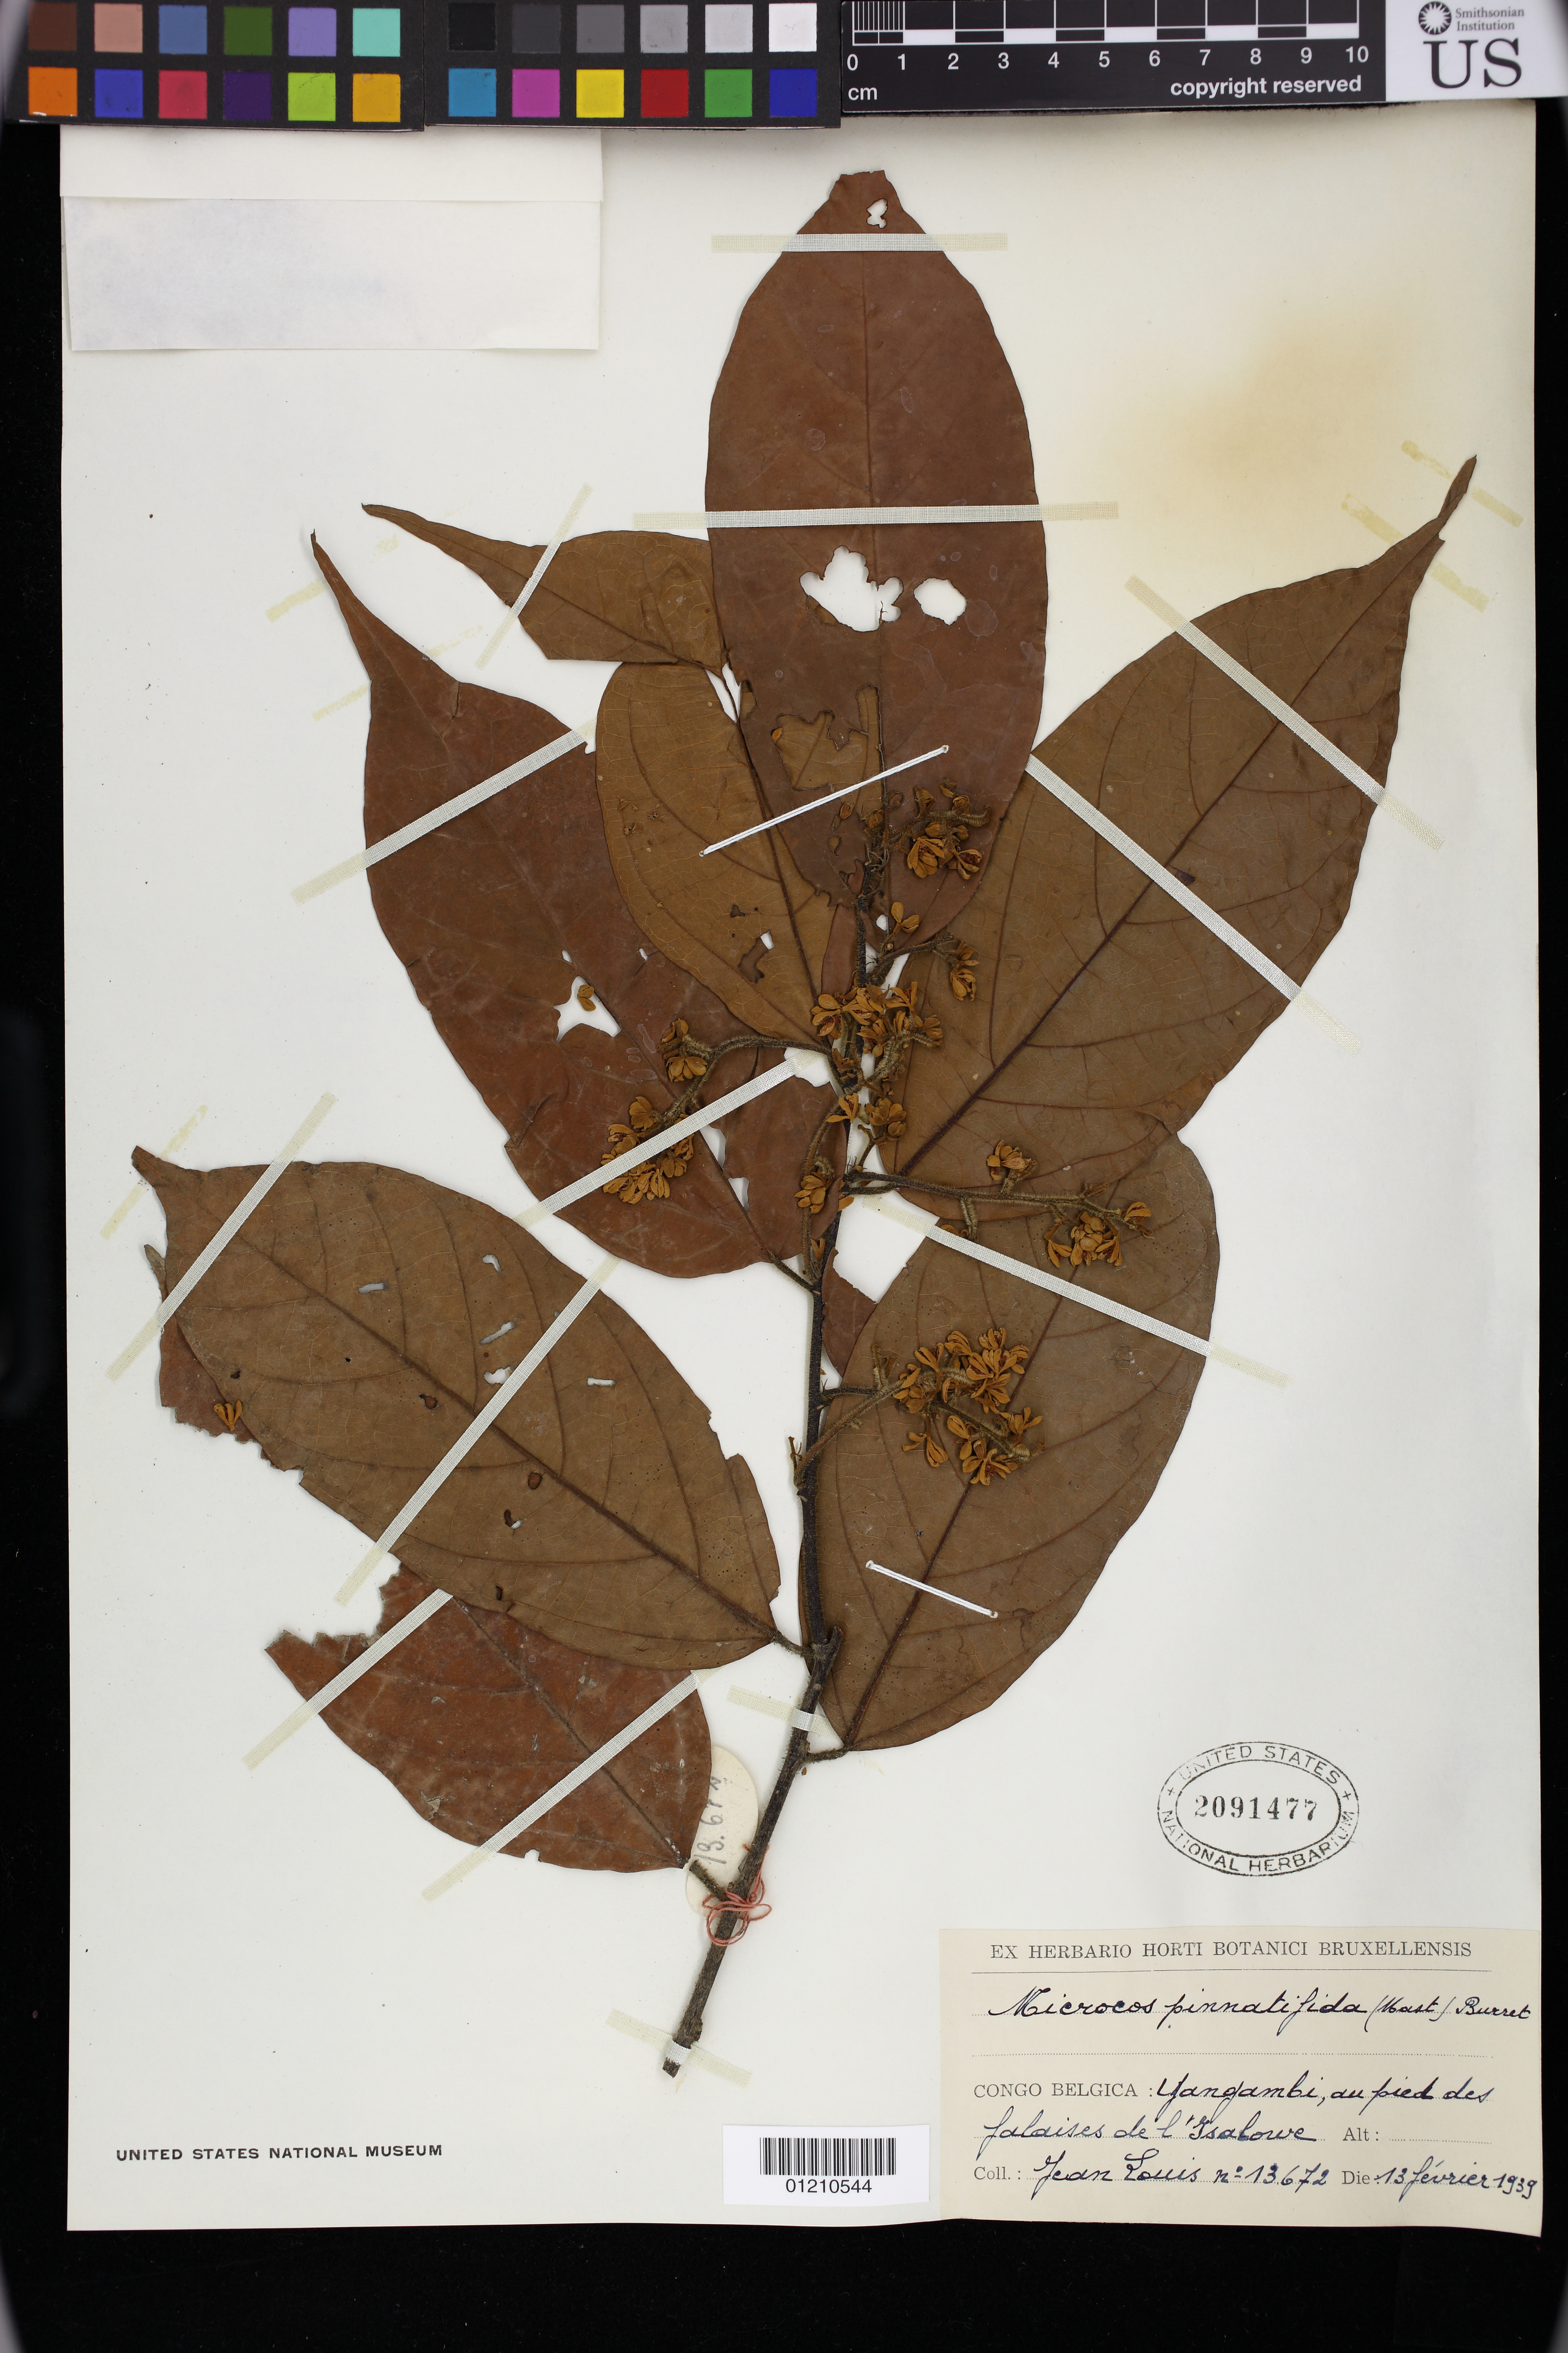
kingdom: Plantae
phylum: Tracheophyta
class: Magnoliopsida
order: Malvales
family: Malvaceae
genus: Microcos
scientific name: Microcos pinnatifida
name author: Burret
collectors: J. Louis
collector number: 13672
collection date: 1939-02-13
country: Congo, Democratic Republic of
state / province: Tshopo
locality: Yangombi [[Yangambi]], au pied des falaises del' Isalowe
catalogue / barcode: US 2091477